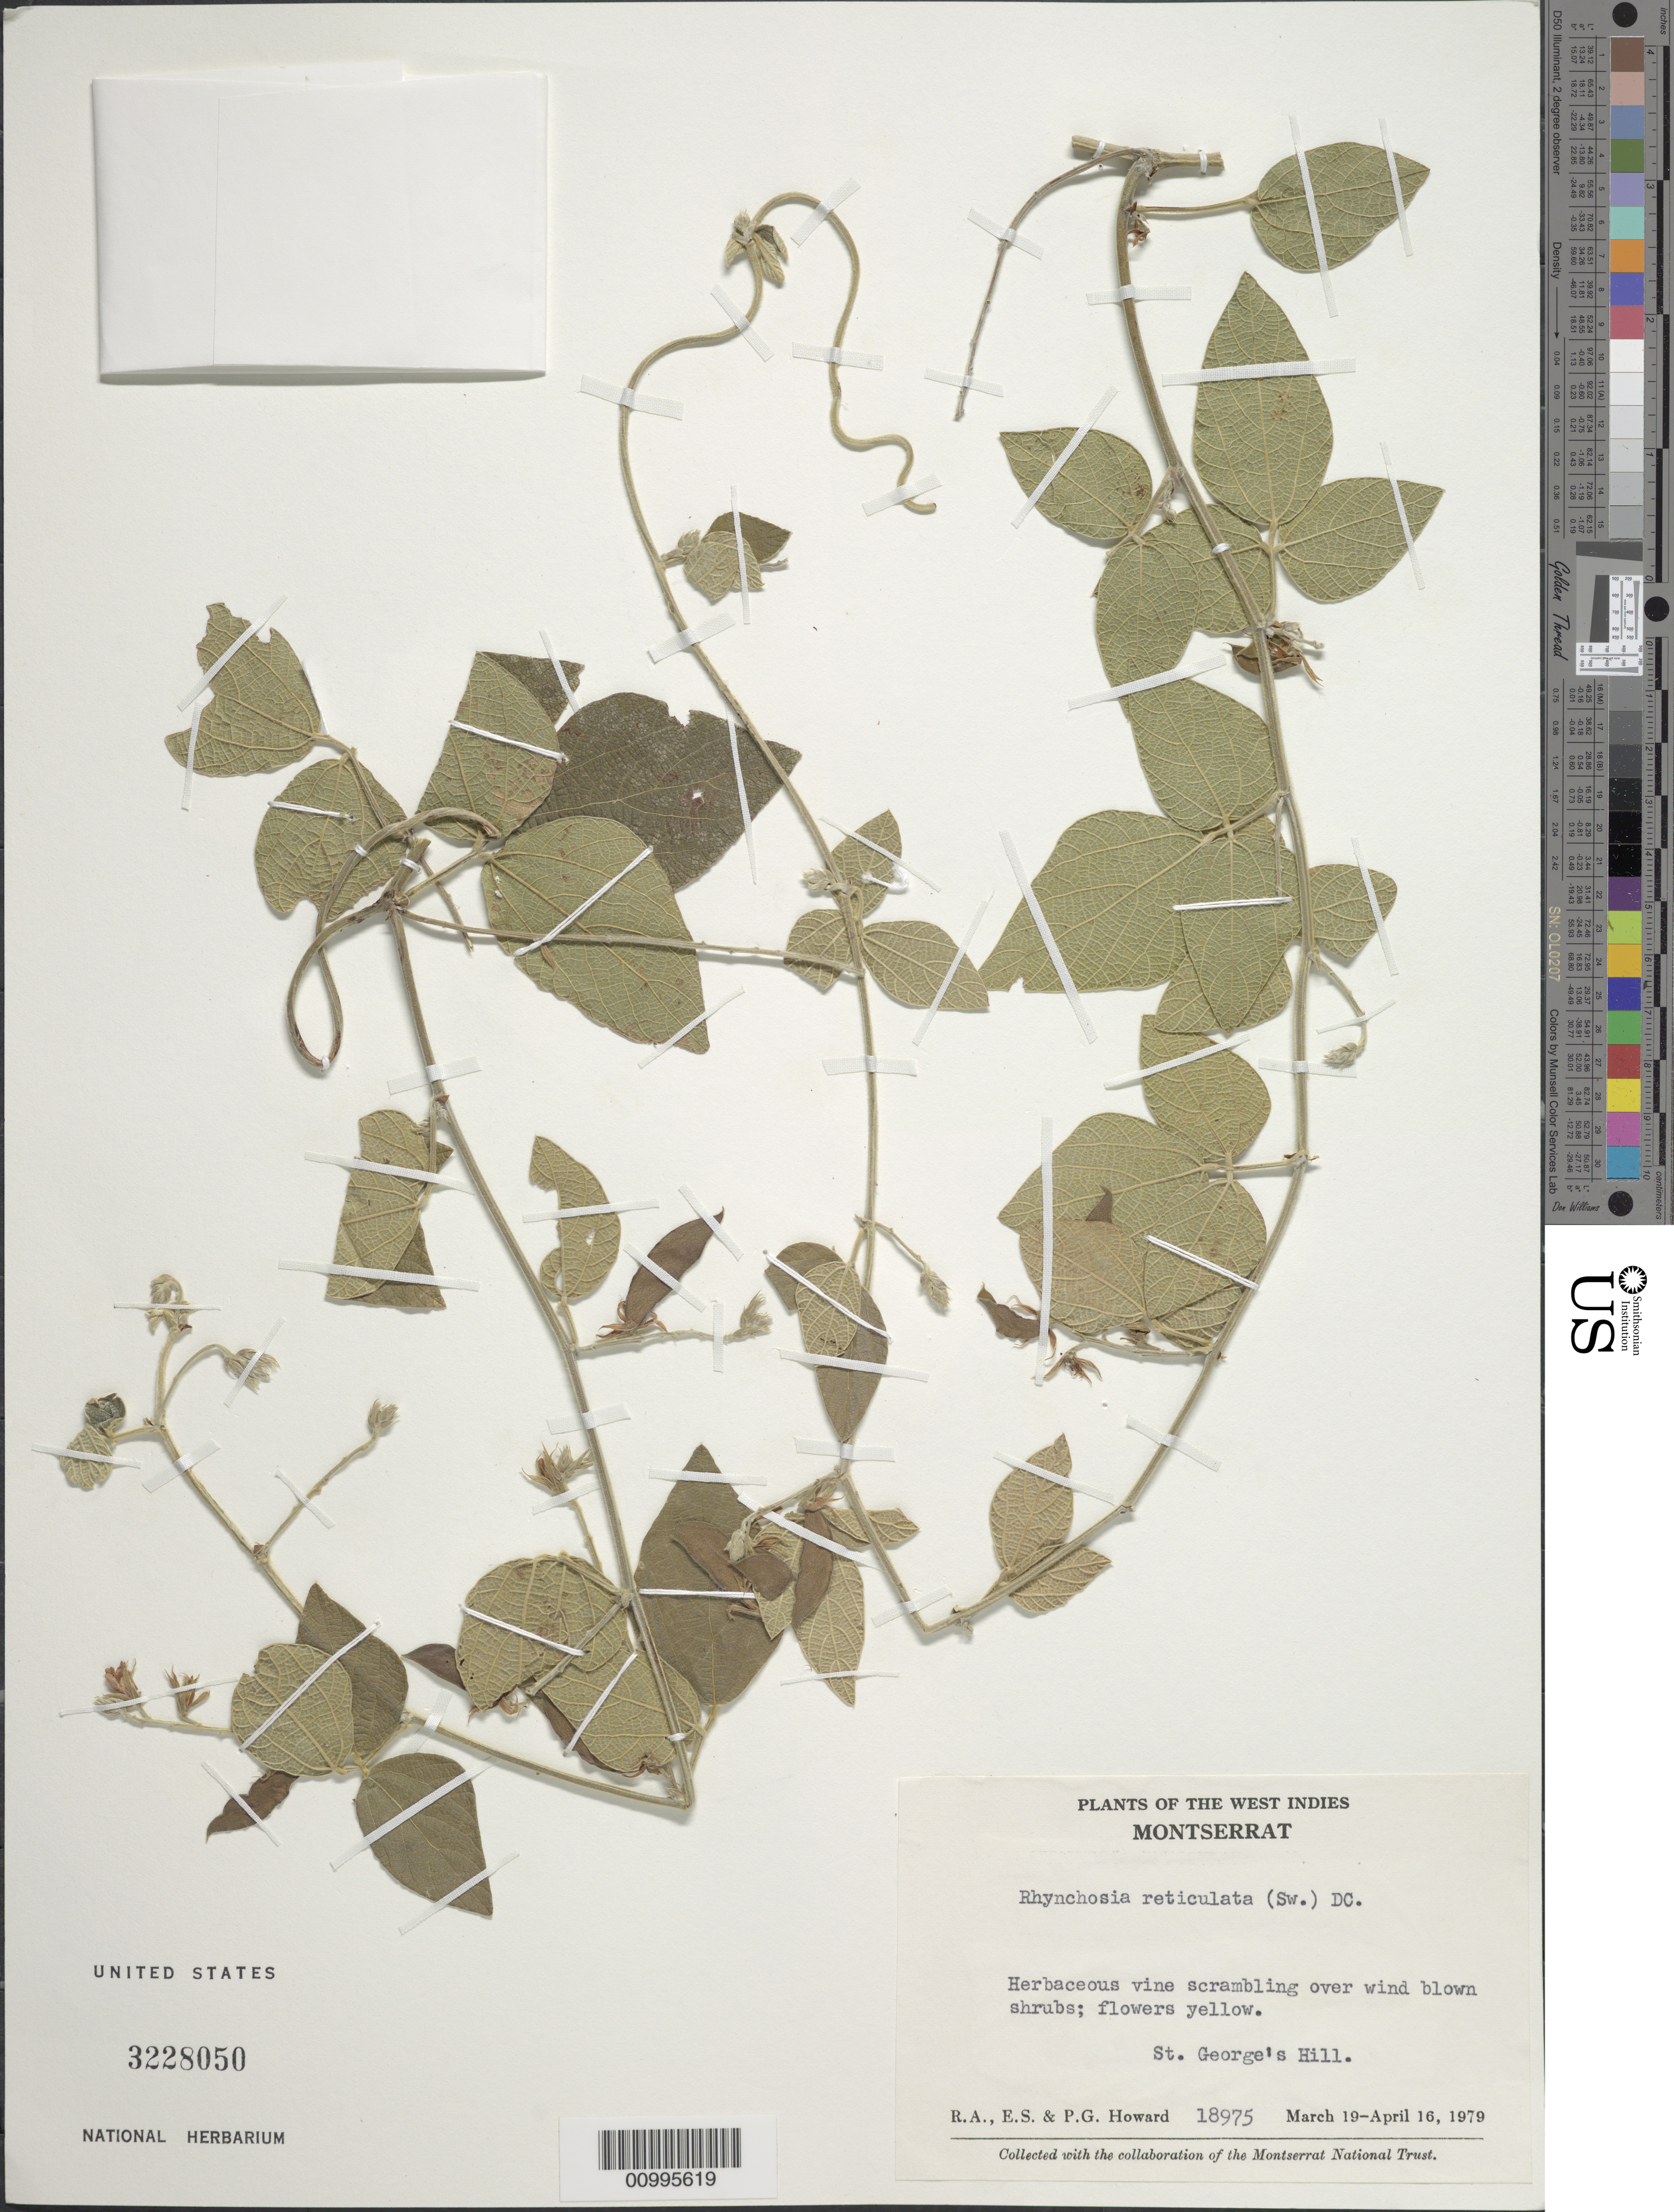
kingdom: Plantae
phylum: Tracheophyta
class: Magnoliopsida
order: Fabales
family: Fabaceae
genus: Rhynchosia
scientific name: Rhynchosia reticulata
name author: (Sw.) DC.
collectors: R. A. Howard, E. S. Howard & P. Howard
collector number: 18975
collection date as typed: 19 Mar 1979 to 16 Apr 1979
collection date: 1979-03-19/1979-04-16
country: Montserrat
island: Montserrat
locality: St. George's Hill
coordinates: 0 N, 0 E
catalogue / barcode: US 3228050